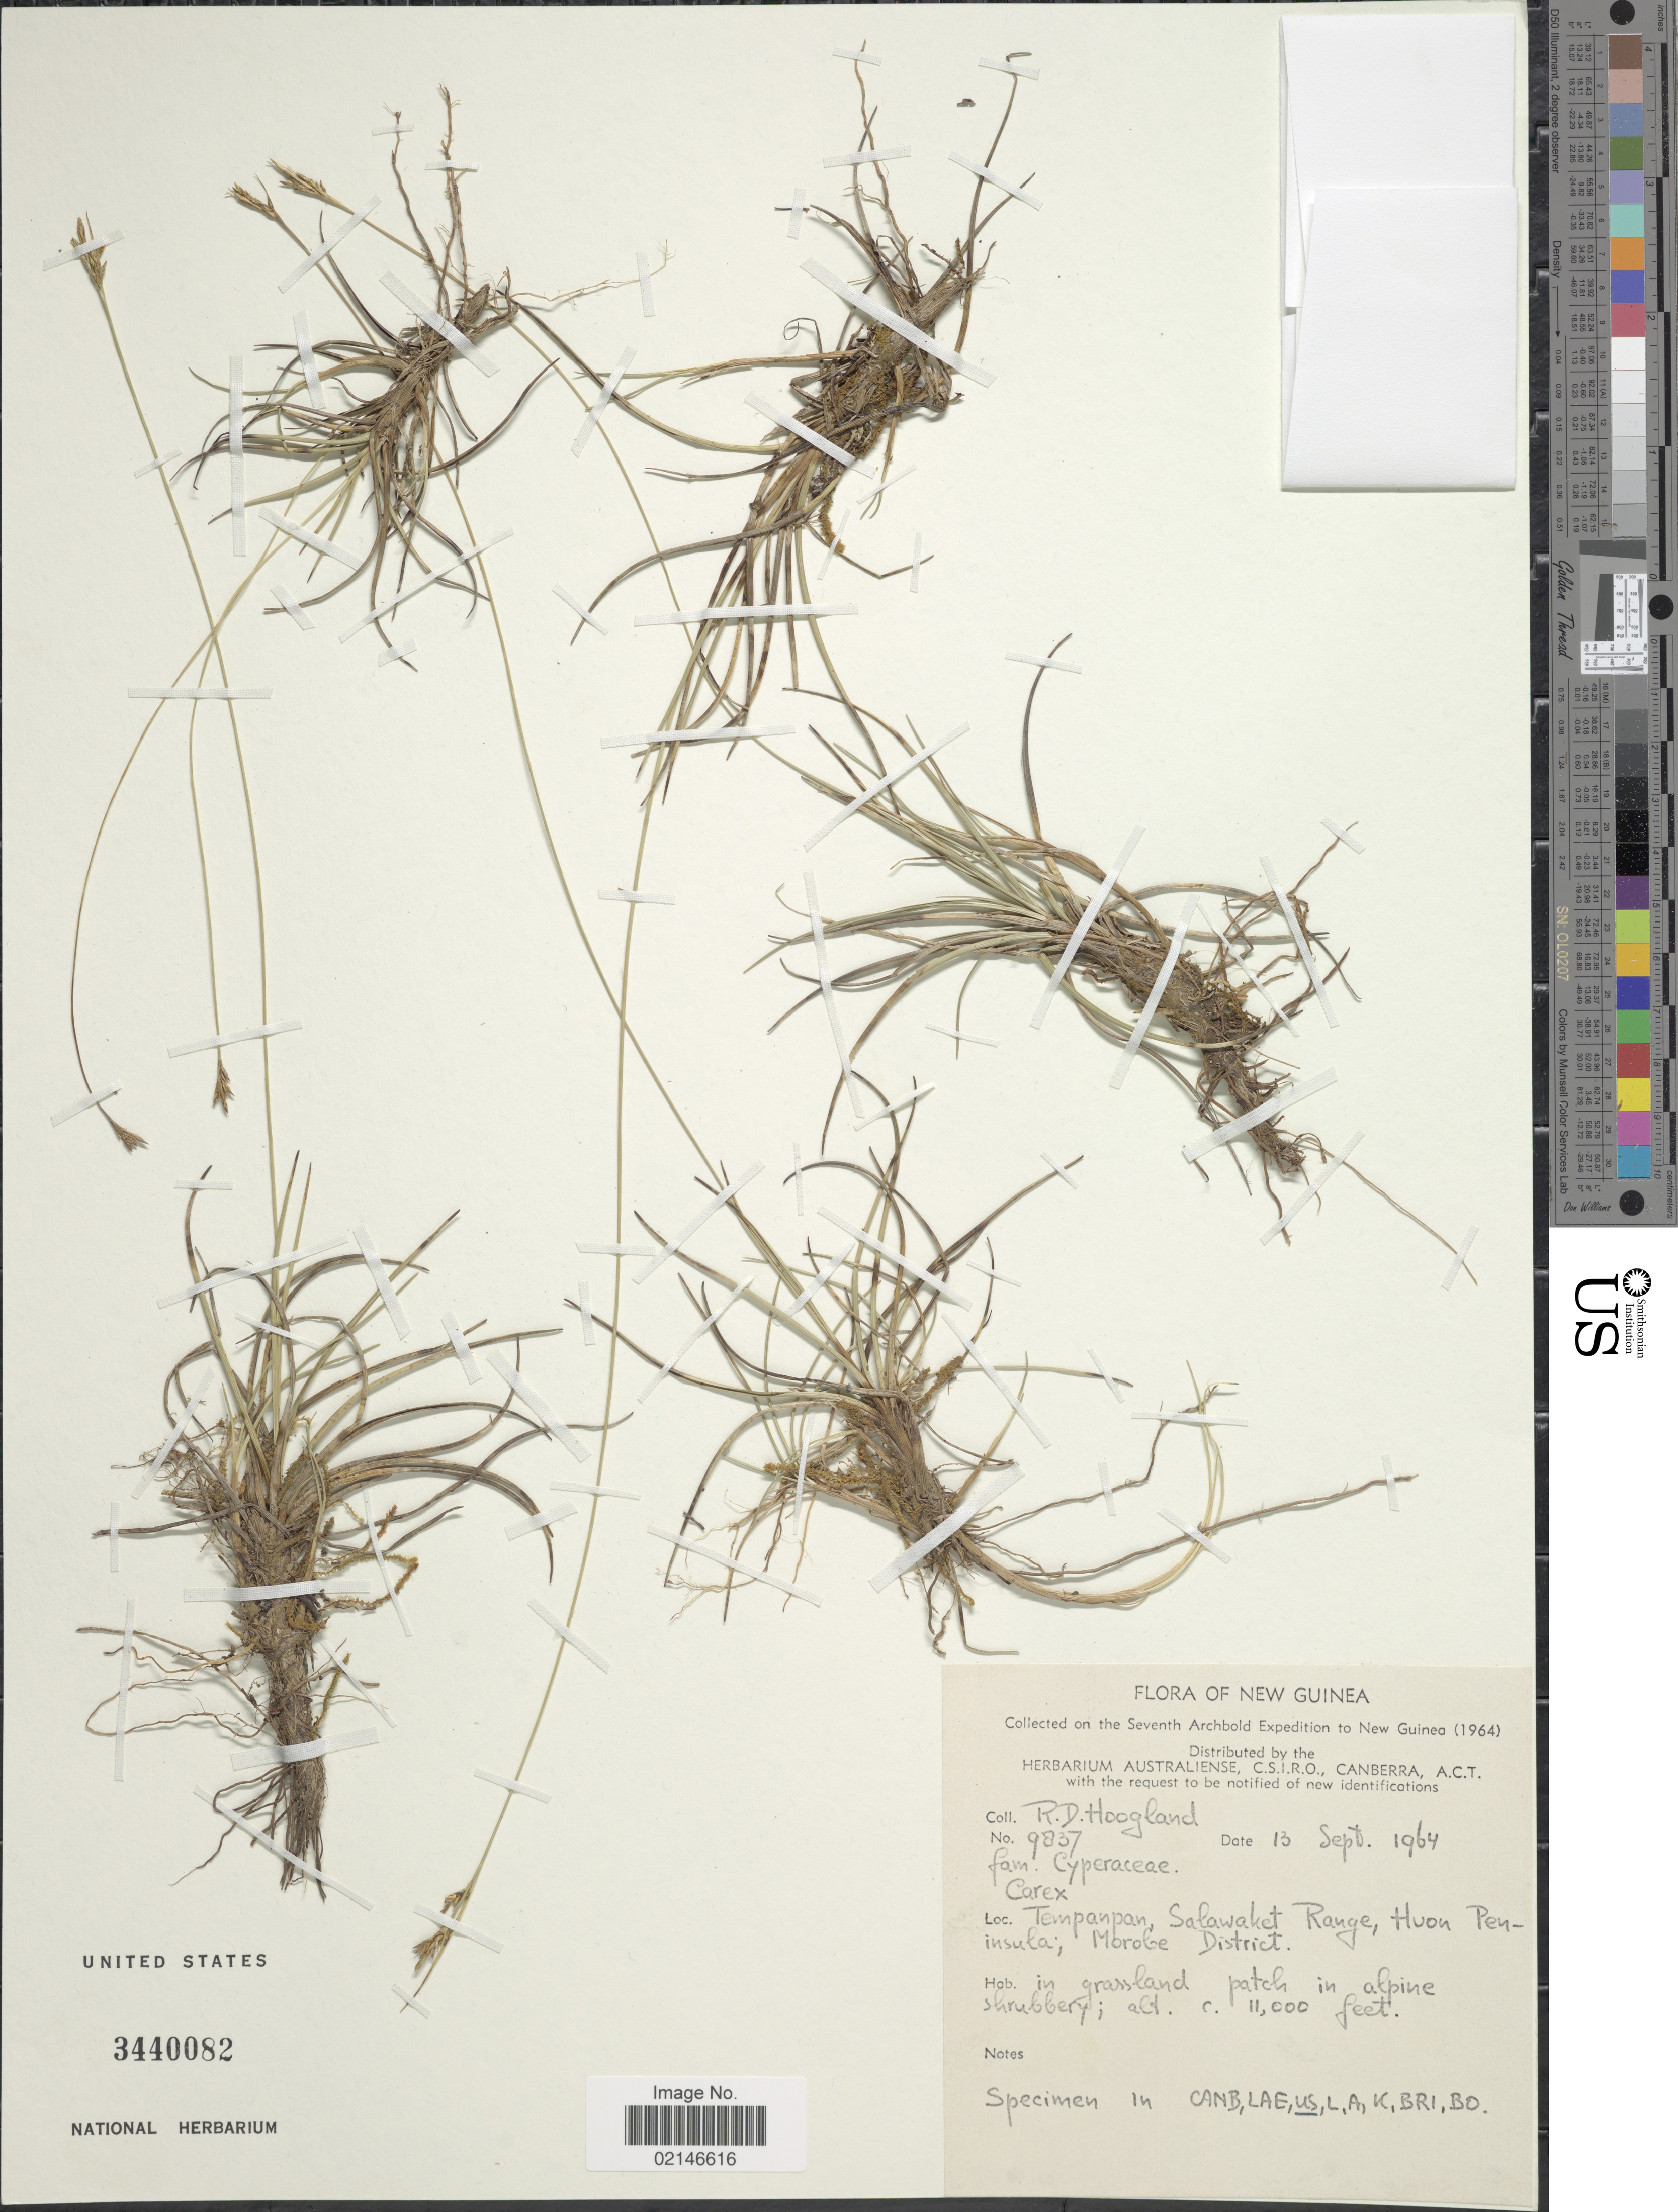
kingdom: Plantae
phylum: Tracheophyta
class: Liliopsida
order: Poales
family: Cyperaceae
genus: Carex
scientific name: Carex breviculmis var. montivaga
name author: (S.T. Blake) Noot.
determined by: Nooteboom, H. P.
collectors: R. D. Hoogland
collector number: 9837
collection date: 1964-09-13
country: Papua New Guinea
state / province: Morobe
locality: New Guinea, Tempanpan, Salawaket Range, Huon Peninsula; Morobe District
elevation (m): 3353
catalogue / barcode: US 3440082